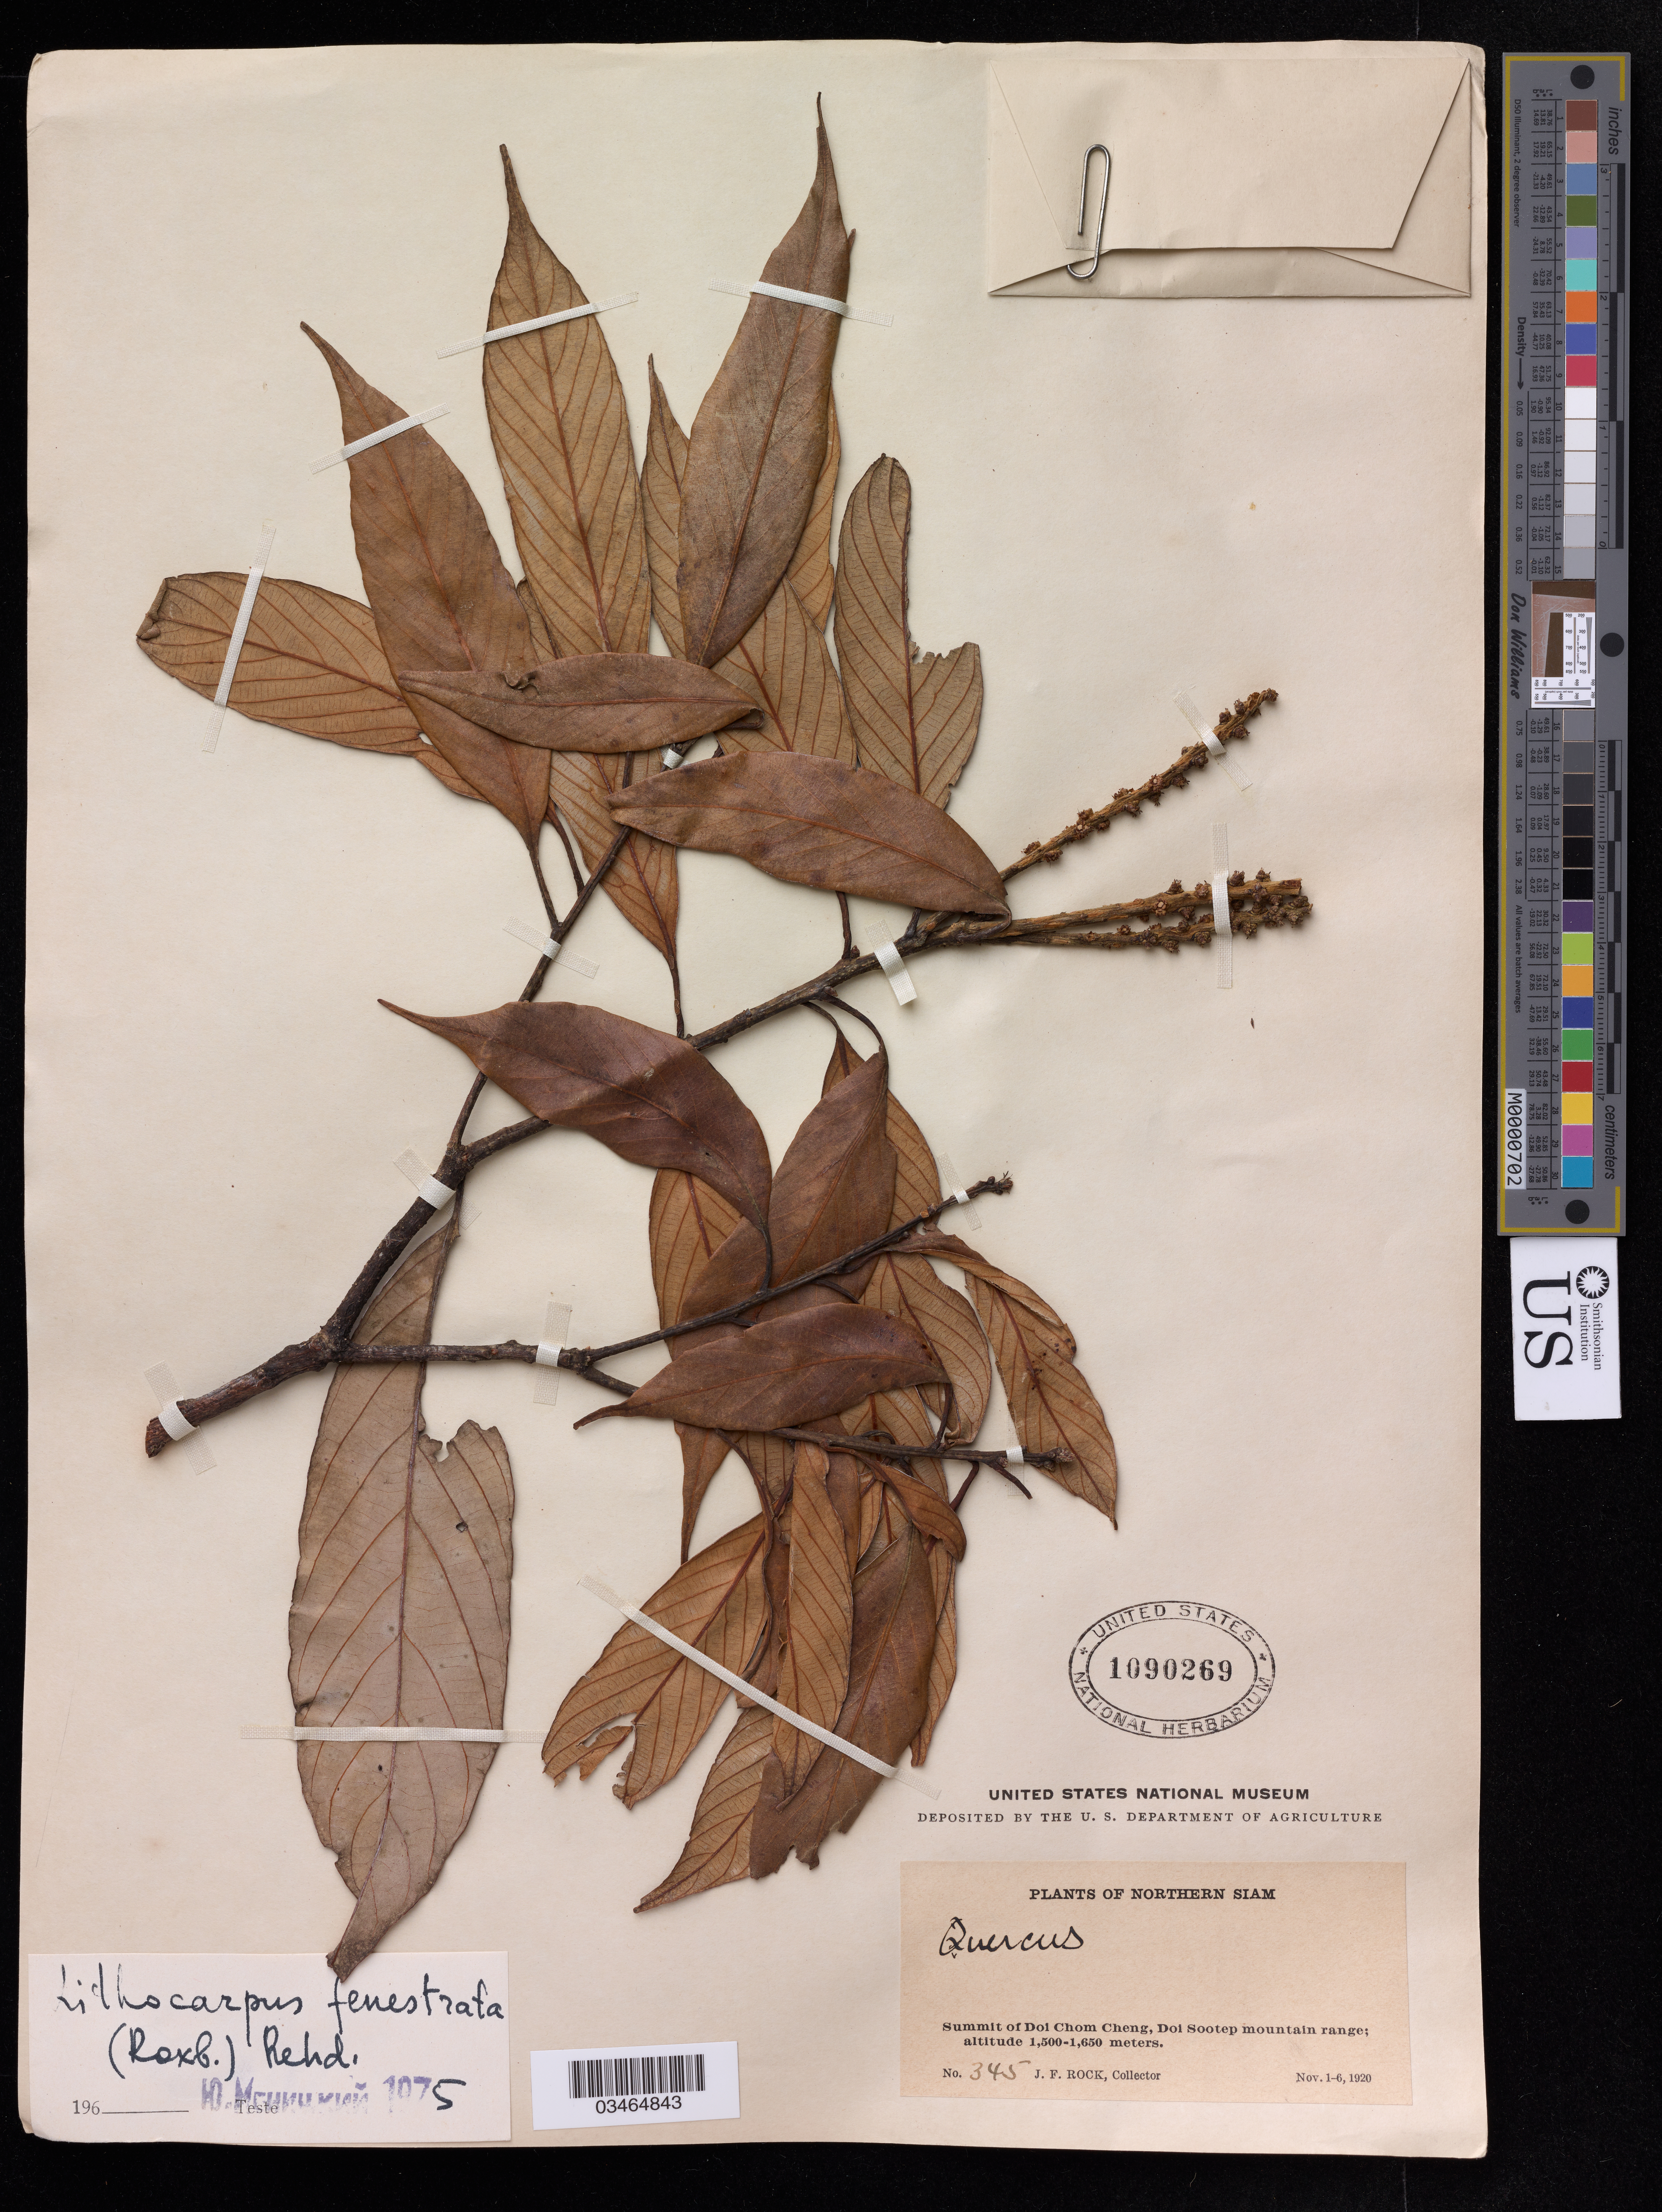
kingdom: Plantae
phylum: Tracheophyta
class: Magnoliopsida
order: Fagales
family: Fagaceae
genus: Lithocarpus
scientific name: Lithocarpus fenestratus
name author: (Roxb.) Rehder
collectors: J. Rock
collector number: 345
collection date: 1920-11-01/1920-11-06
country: Thailand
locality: Northern Siam. Summit of Doi Chom Cheng, Doi Sootep mountain range.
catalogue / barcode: US 1090269